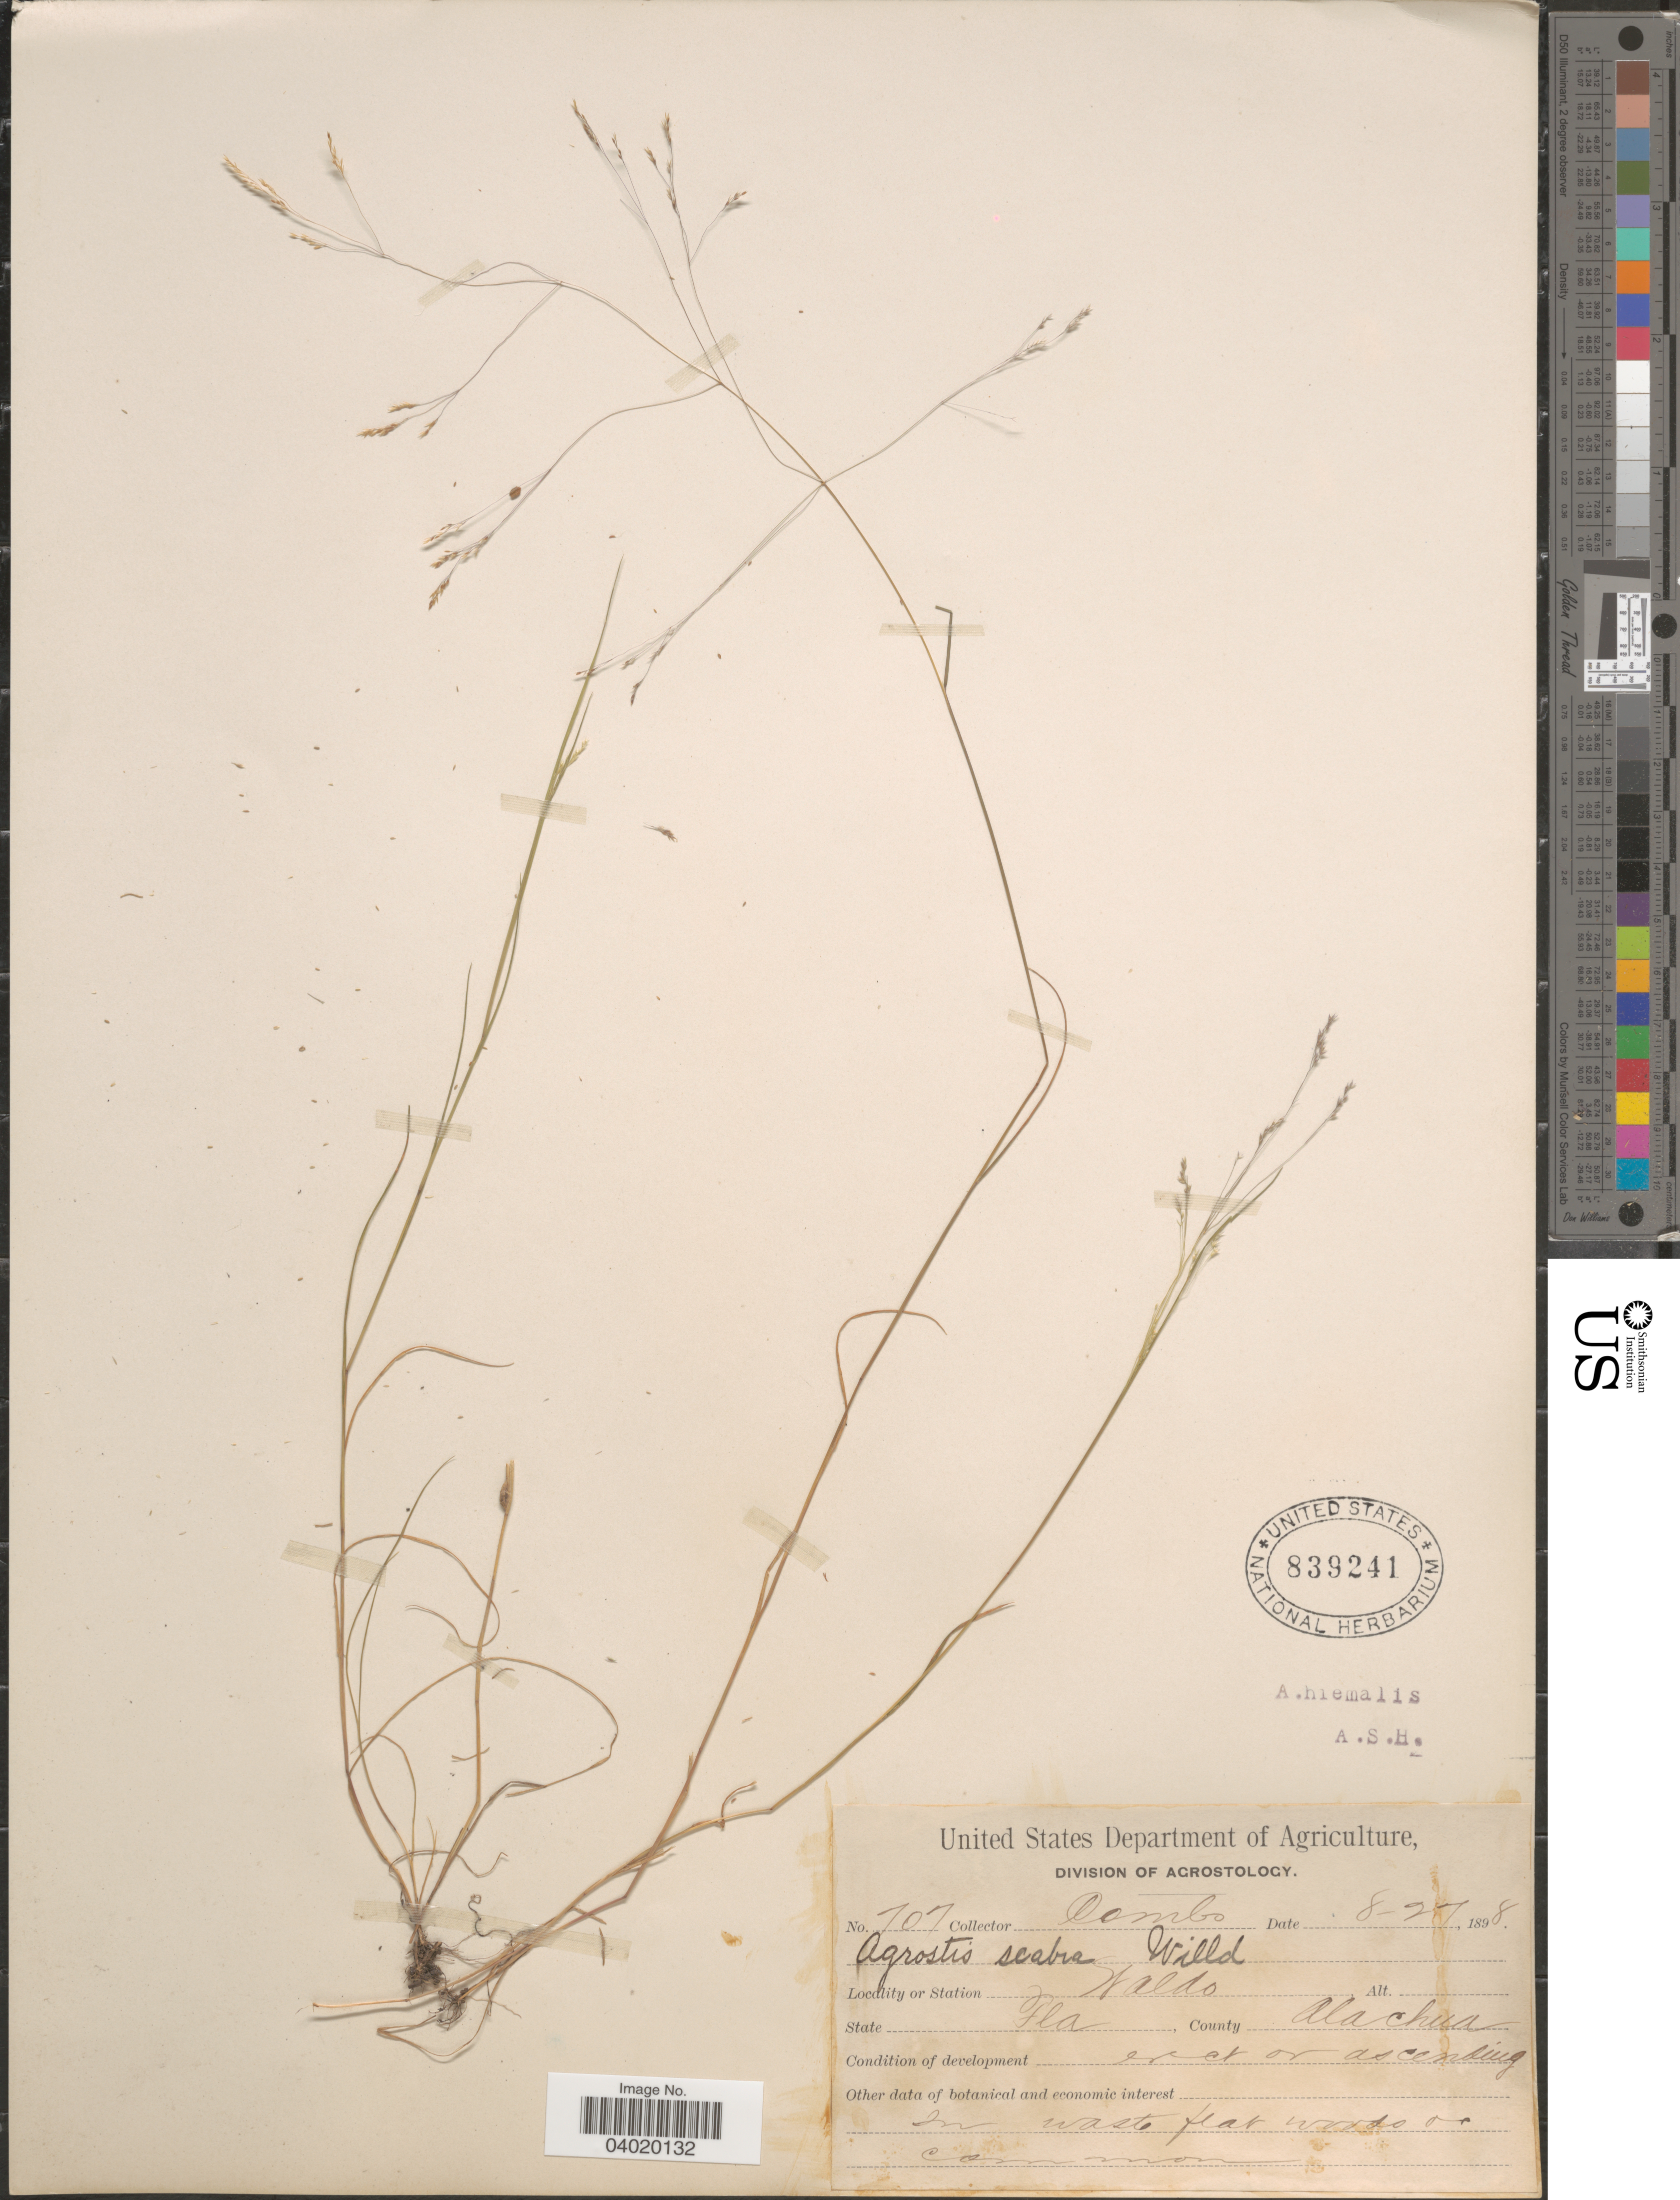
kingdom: Plantae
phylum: Tracheophyta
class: Liliopsida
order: Poales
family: Poaceae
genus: Agrostis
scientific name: Agrostis hyemalis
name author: (Walter) Britton et al.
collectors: -. Combs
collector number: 707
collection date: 1898-08-27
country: United States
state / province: Florida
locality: Waldo. County Alachua.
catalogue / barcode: US 839241